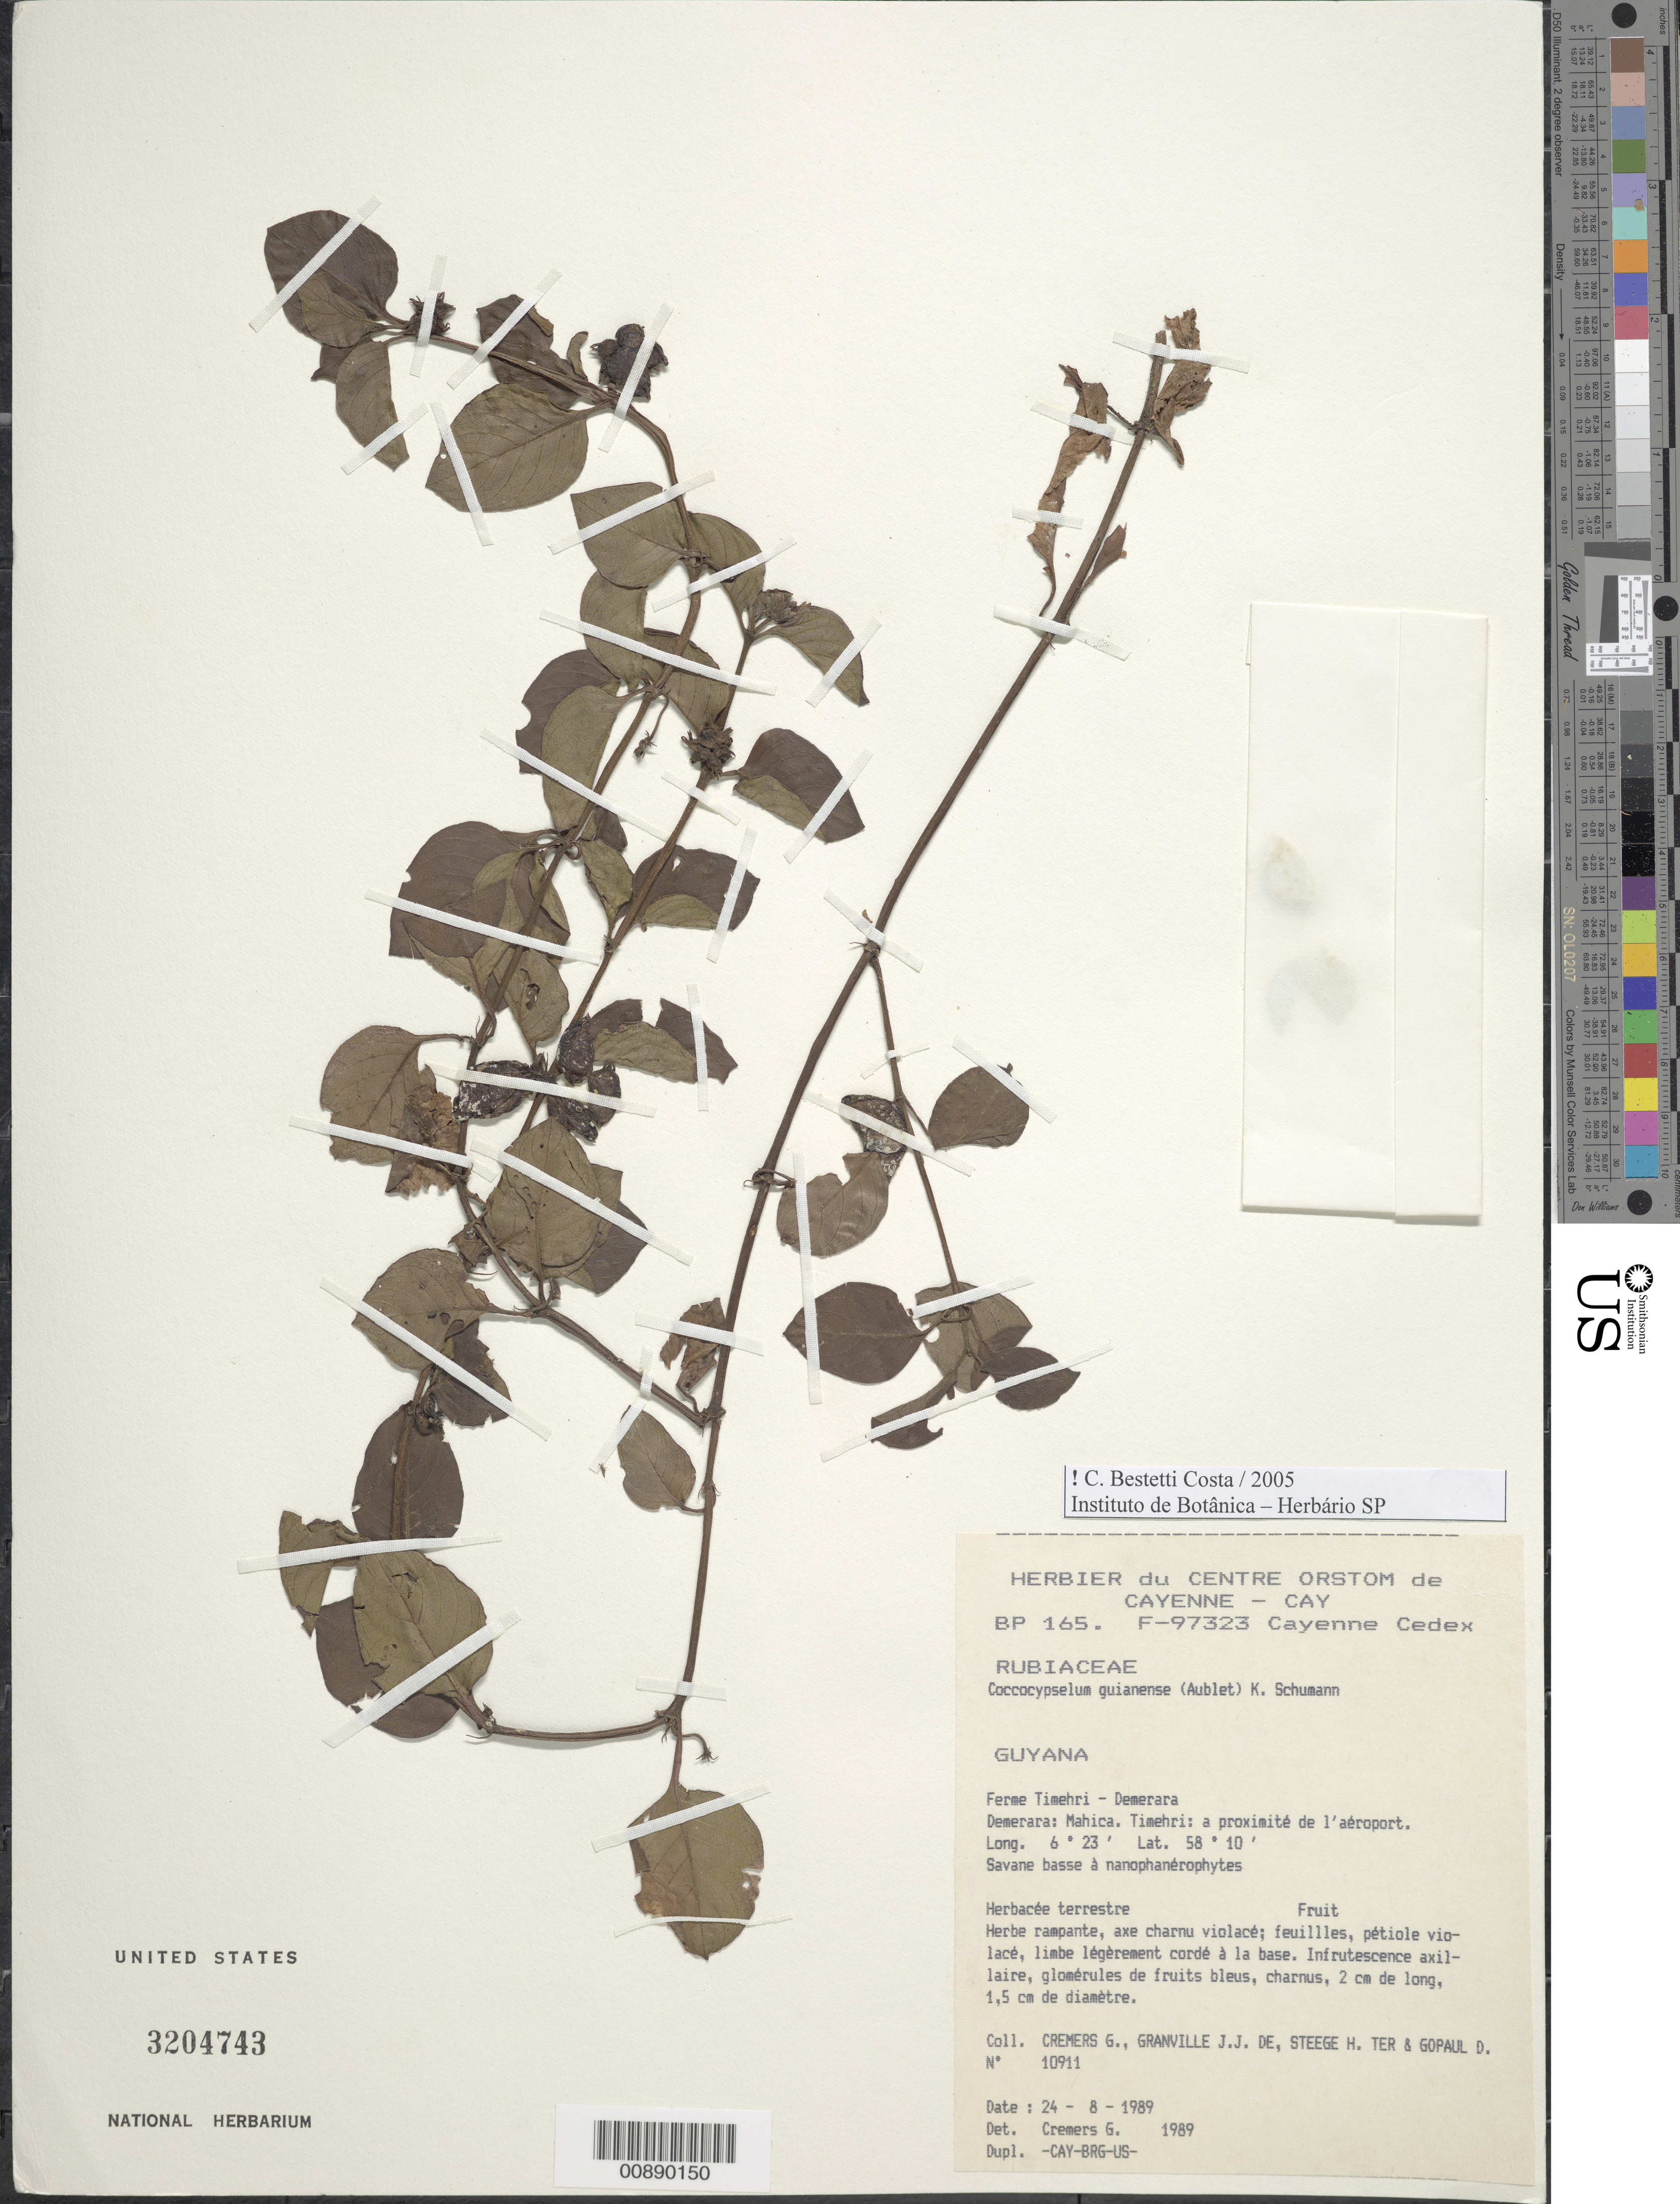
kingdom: Plantae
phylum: Tracheophyta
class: Magnoliopsida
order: Gentianales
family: Rubiaceae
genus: Coccocypselum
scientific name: Coccocypselum guianense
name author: (Aubl.) K. Schum.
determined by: Costa, Cristina Bestetti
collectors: G. Cremers, J.-J. de Granville, H. ter Steege & D. Gopaul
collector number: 10911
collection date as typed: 24-Aug-89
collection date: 1989-08-24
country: Guyana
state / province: Demerara-Mahaica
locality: Demerara - Ferme Timehri; Demerara: Mahica. Timehri: near airport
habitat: Savane basse à nanophanérophytes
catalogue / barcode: US 3204743